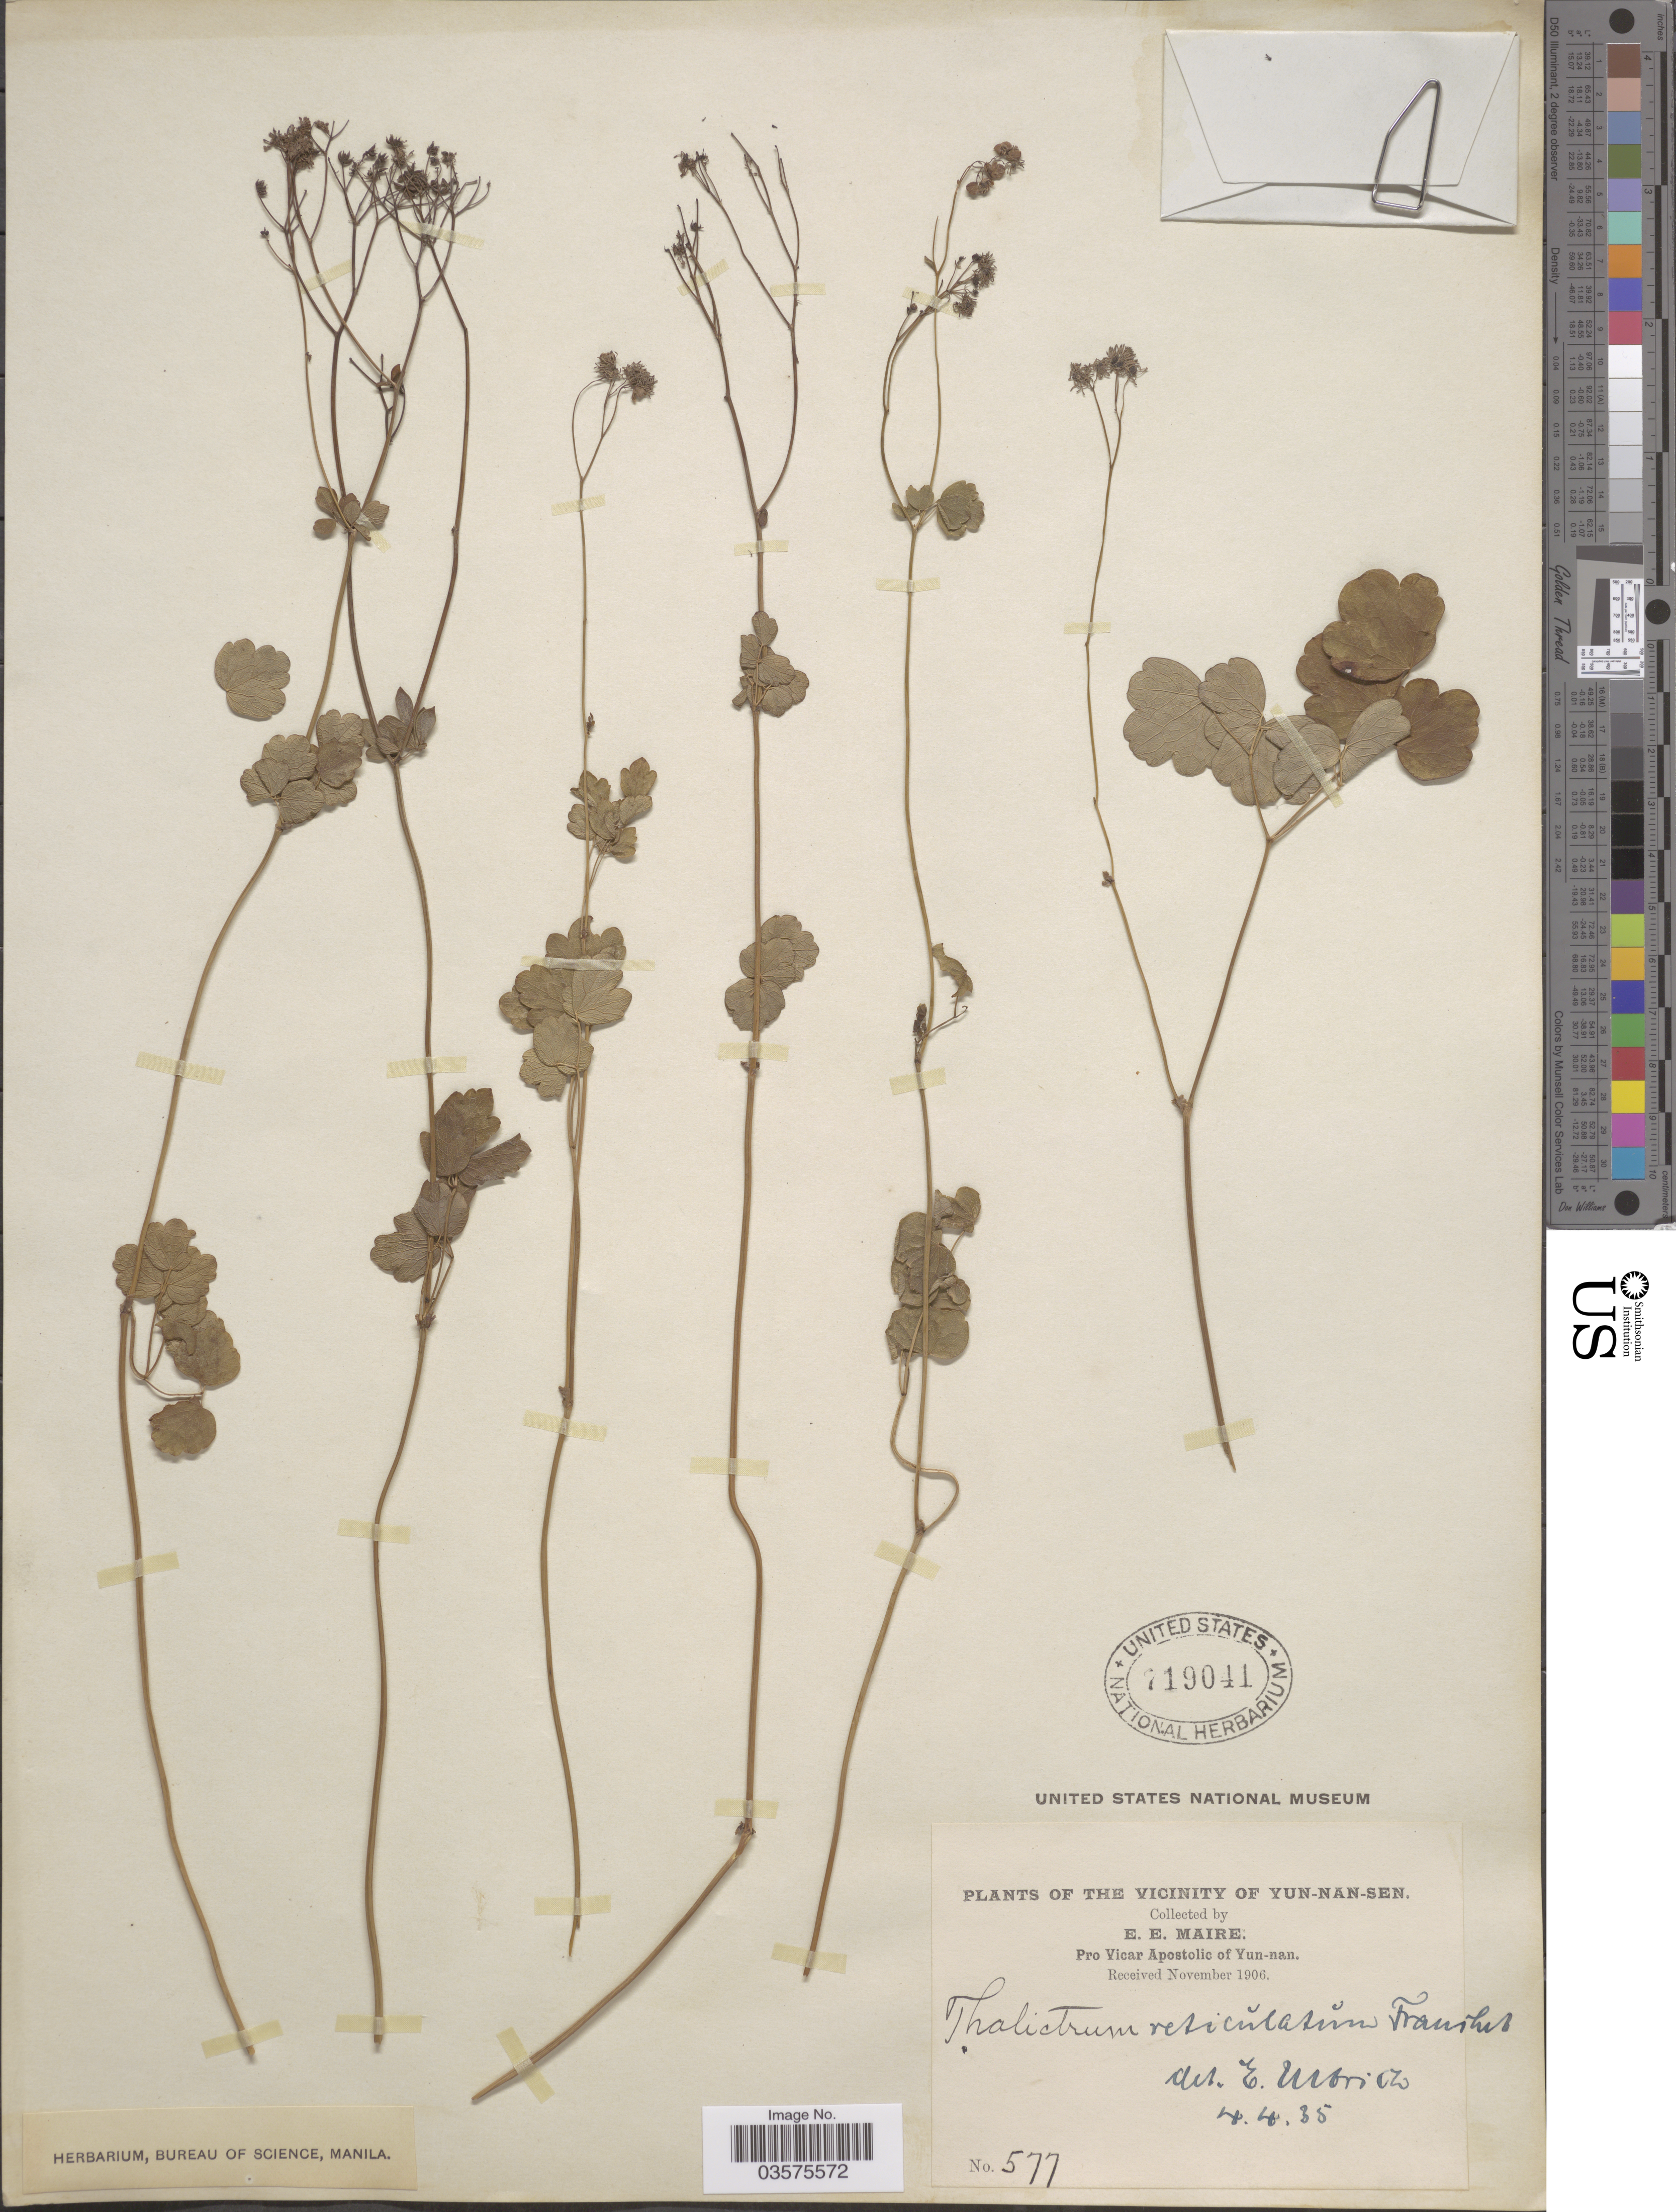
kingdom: Plantae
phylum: Tracheophyta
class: Magnoliopsida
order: Ranunculales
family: Ranunculaceae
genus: Thalictrum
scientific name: Thalictrum reticulatum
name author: Franch.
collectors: E. E. Maire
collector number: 577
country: China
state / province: Yunnan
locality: The vicinity of Yun-nan-sen. Pro Vicar Apostolic of Yun-nan.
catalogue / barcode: US 719041